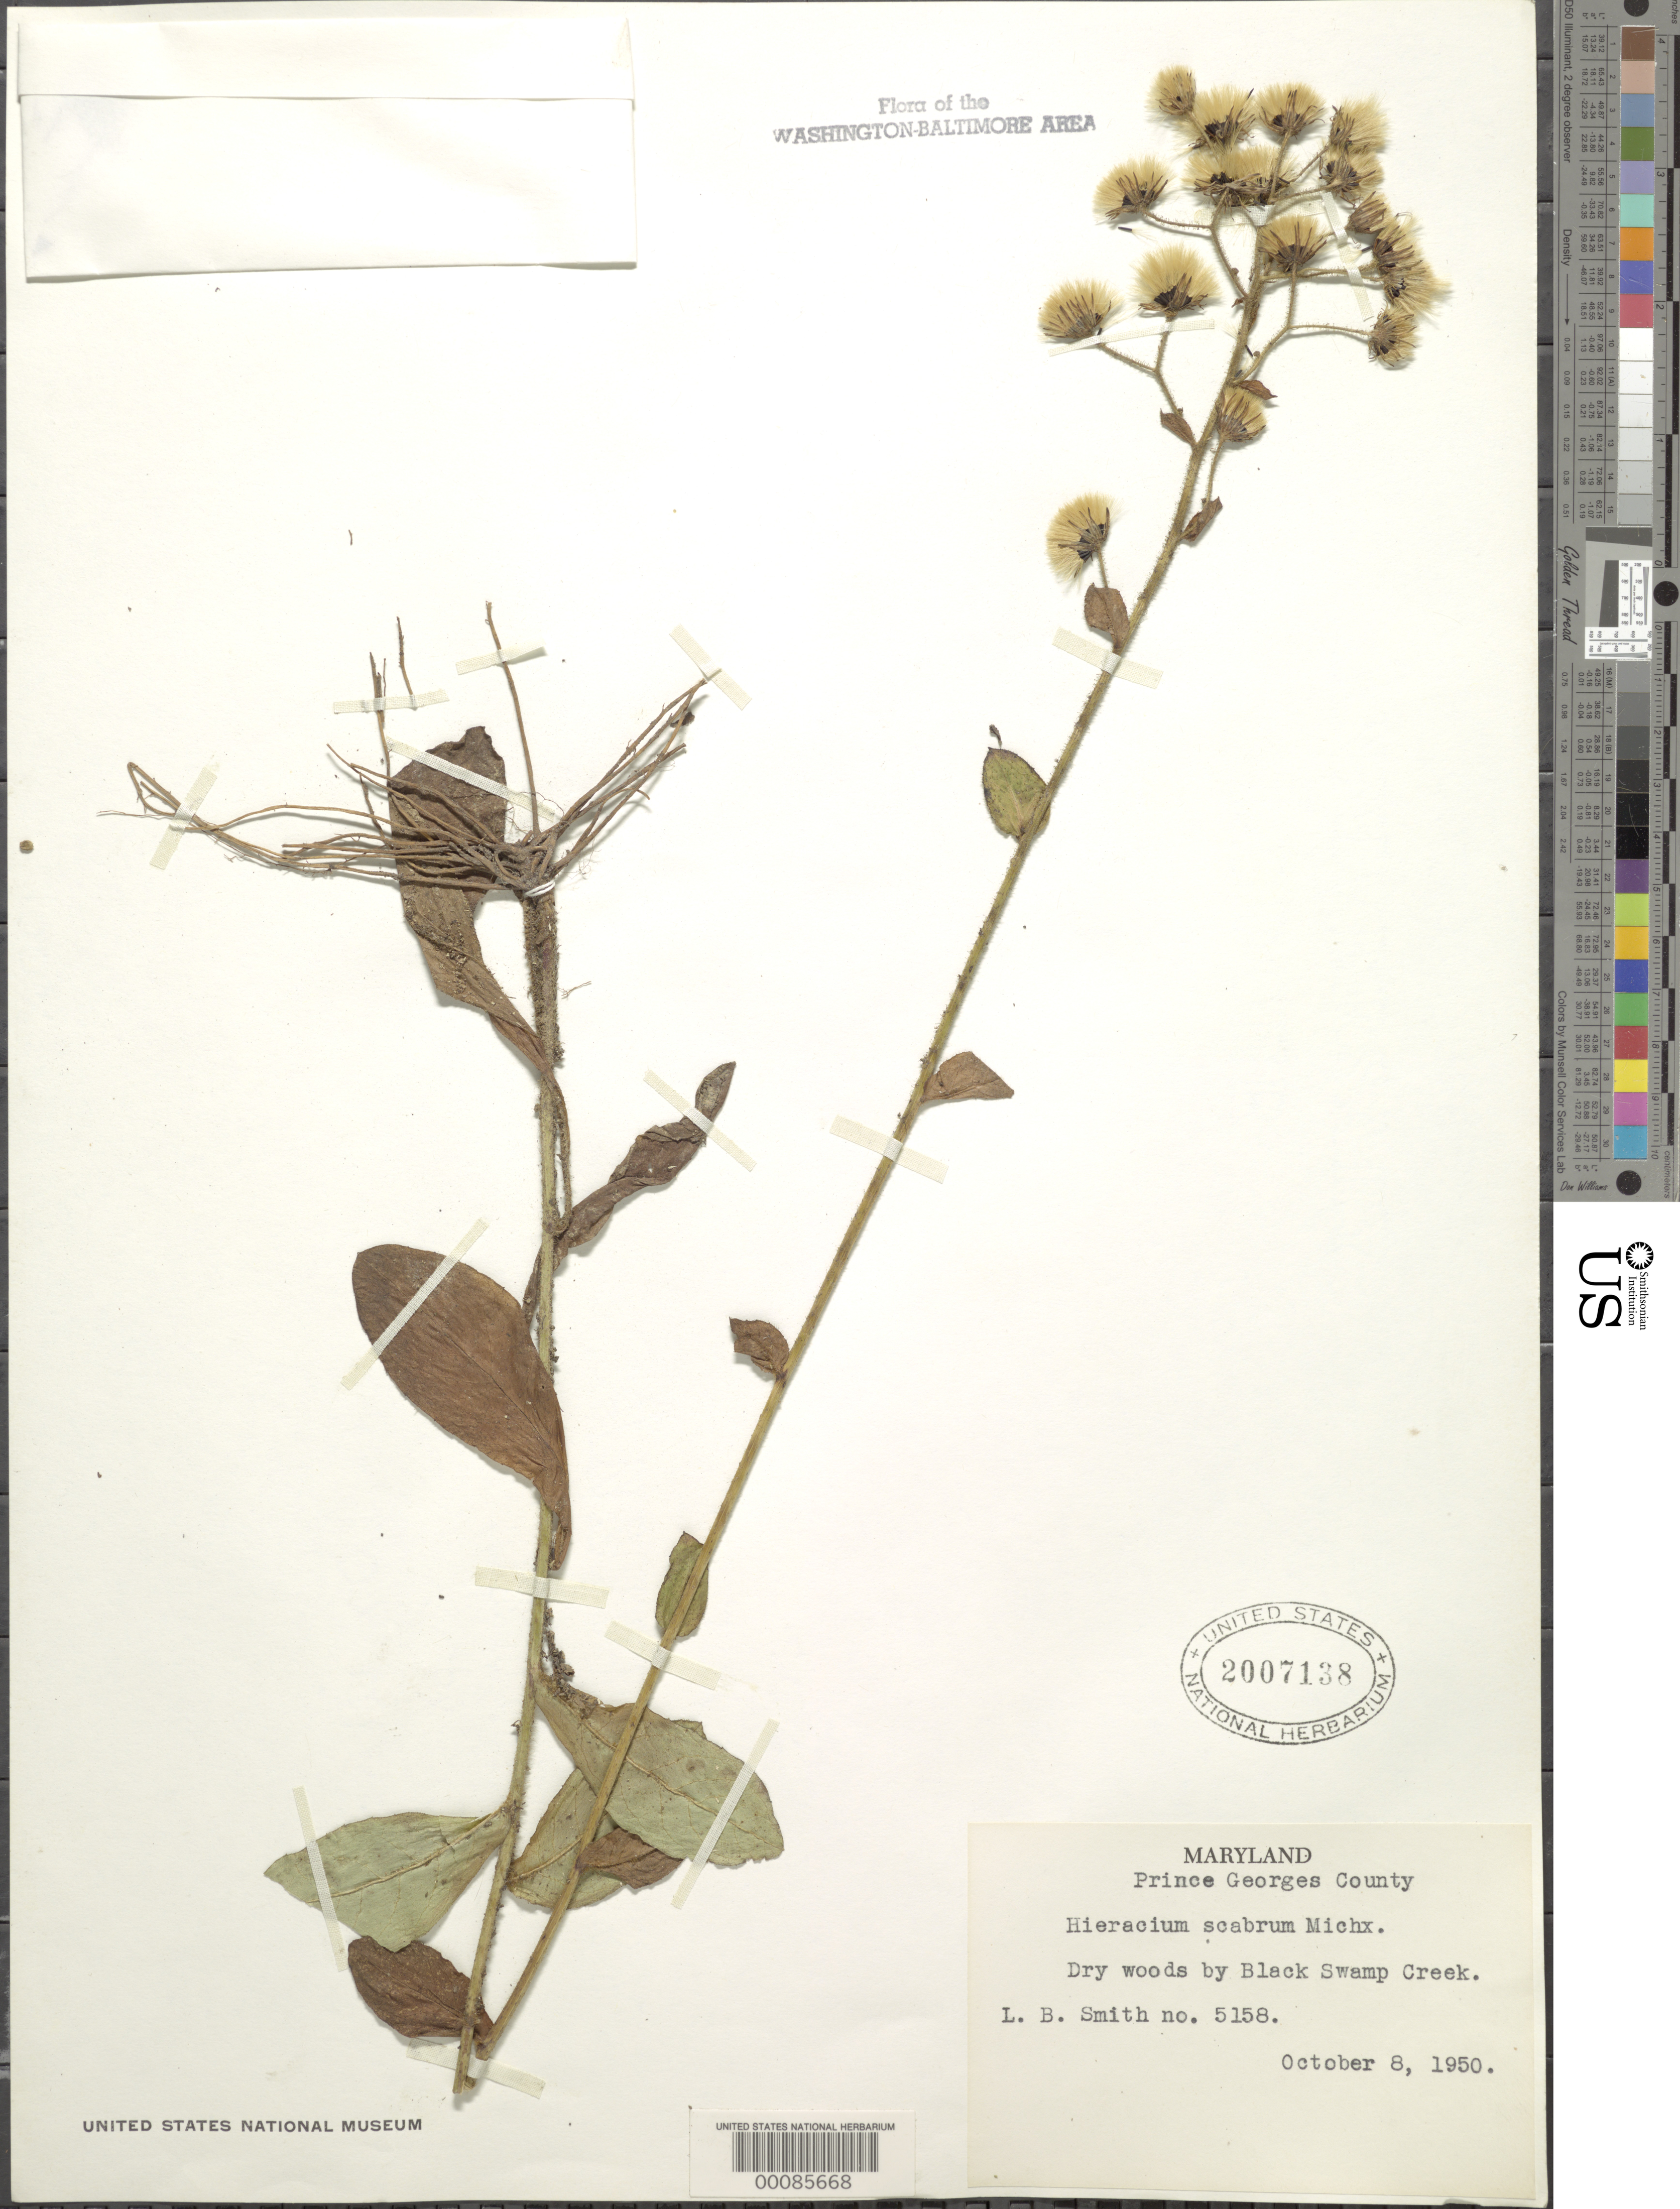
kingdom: Plantae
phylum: Tracheophyta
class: Magnoliopsida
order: Asterales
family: Asteraceae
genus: Pilosella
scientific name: Pilosella verruculata subsp. verruculata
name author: (Link) Soják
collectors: L. Smith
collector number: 5158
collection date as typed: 08 Oct 1950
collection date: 1950-10-08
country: United States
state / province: Maryland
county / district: Prince George's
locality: Black Swamp Creek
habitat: Dry woods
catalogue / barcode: US 2007138